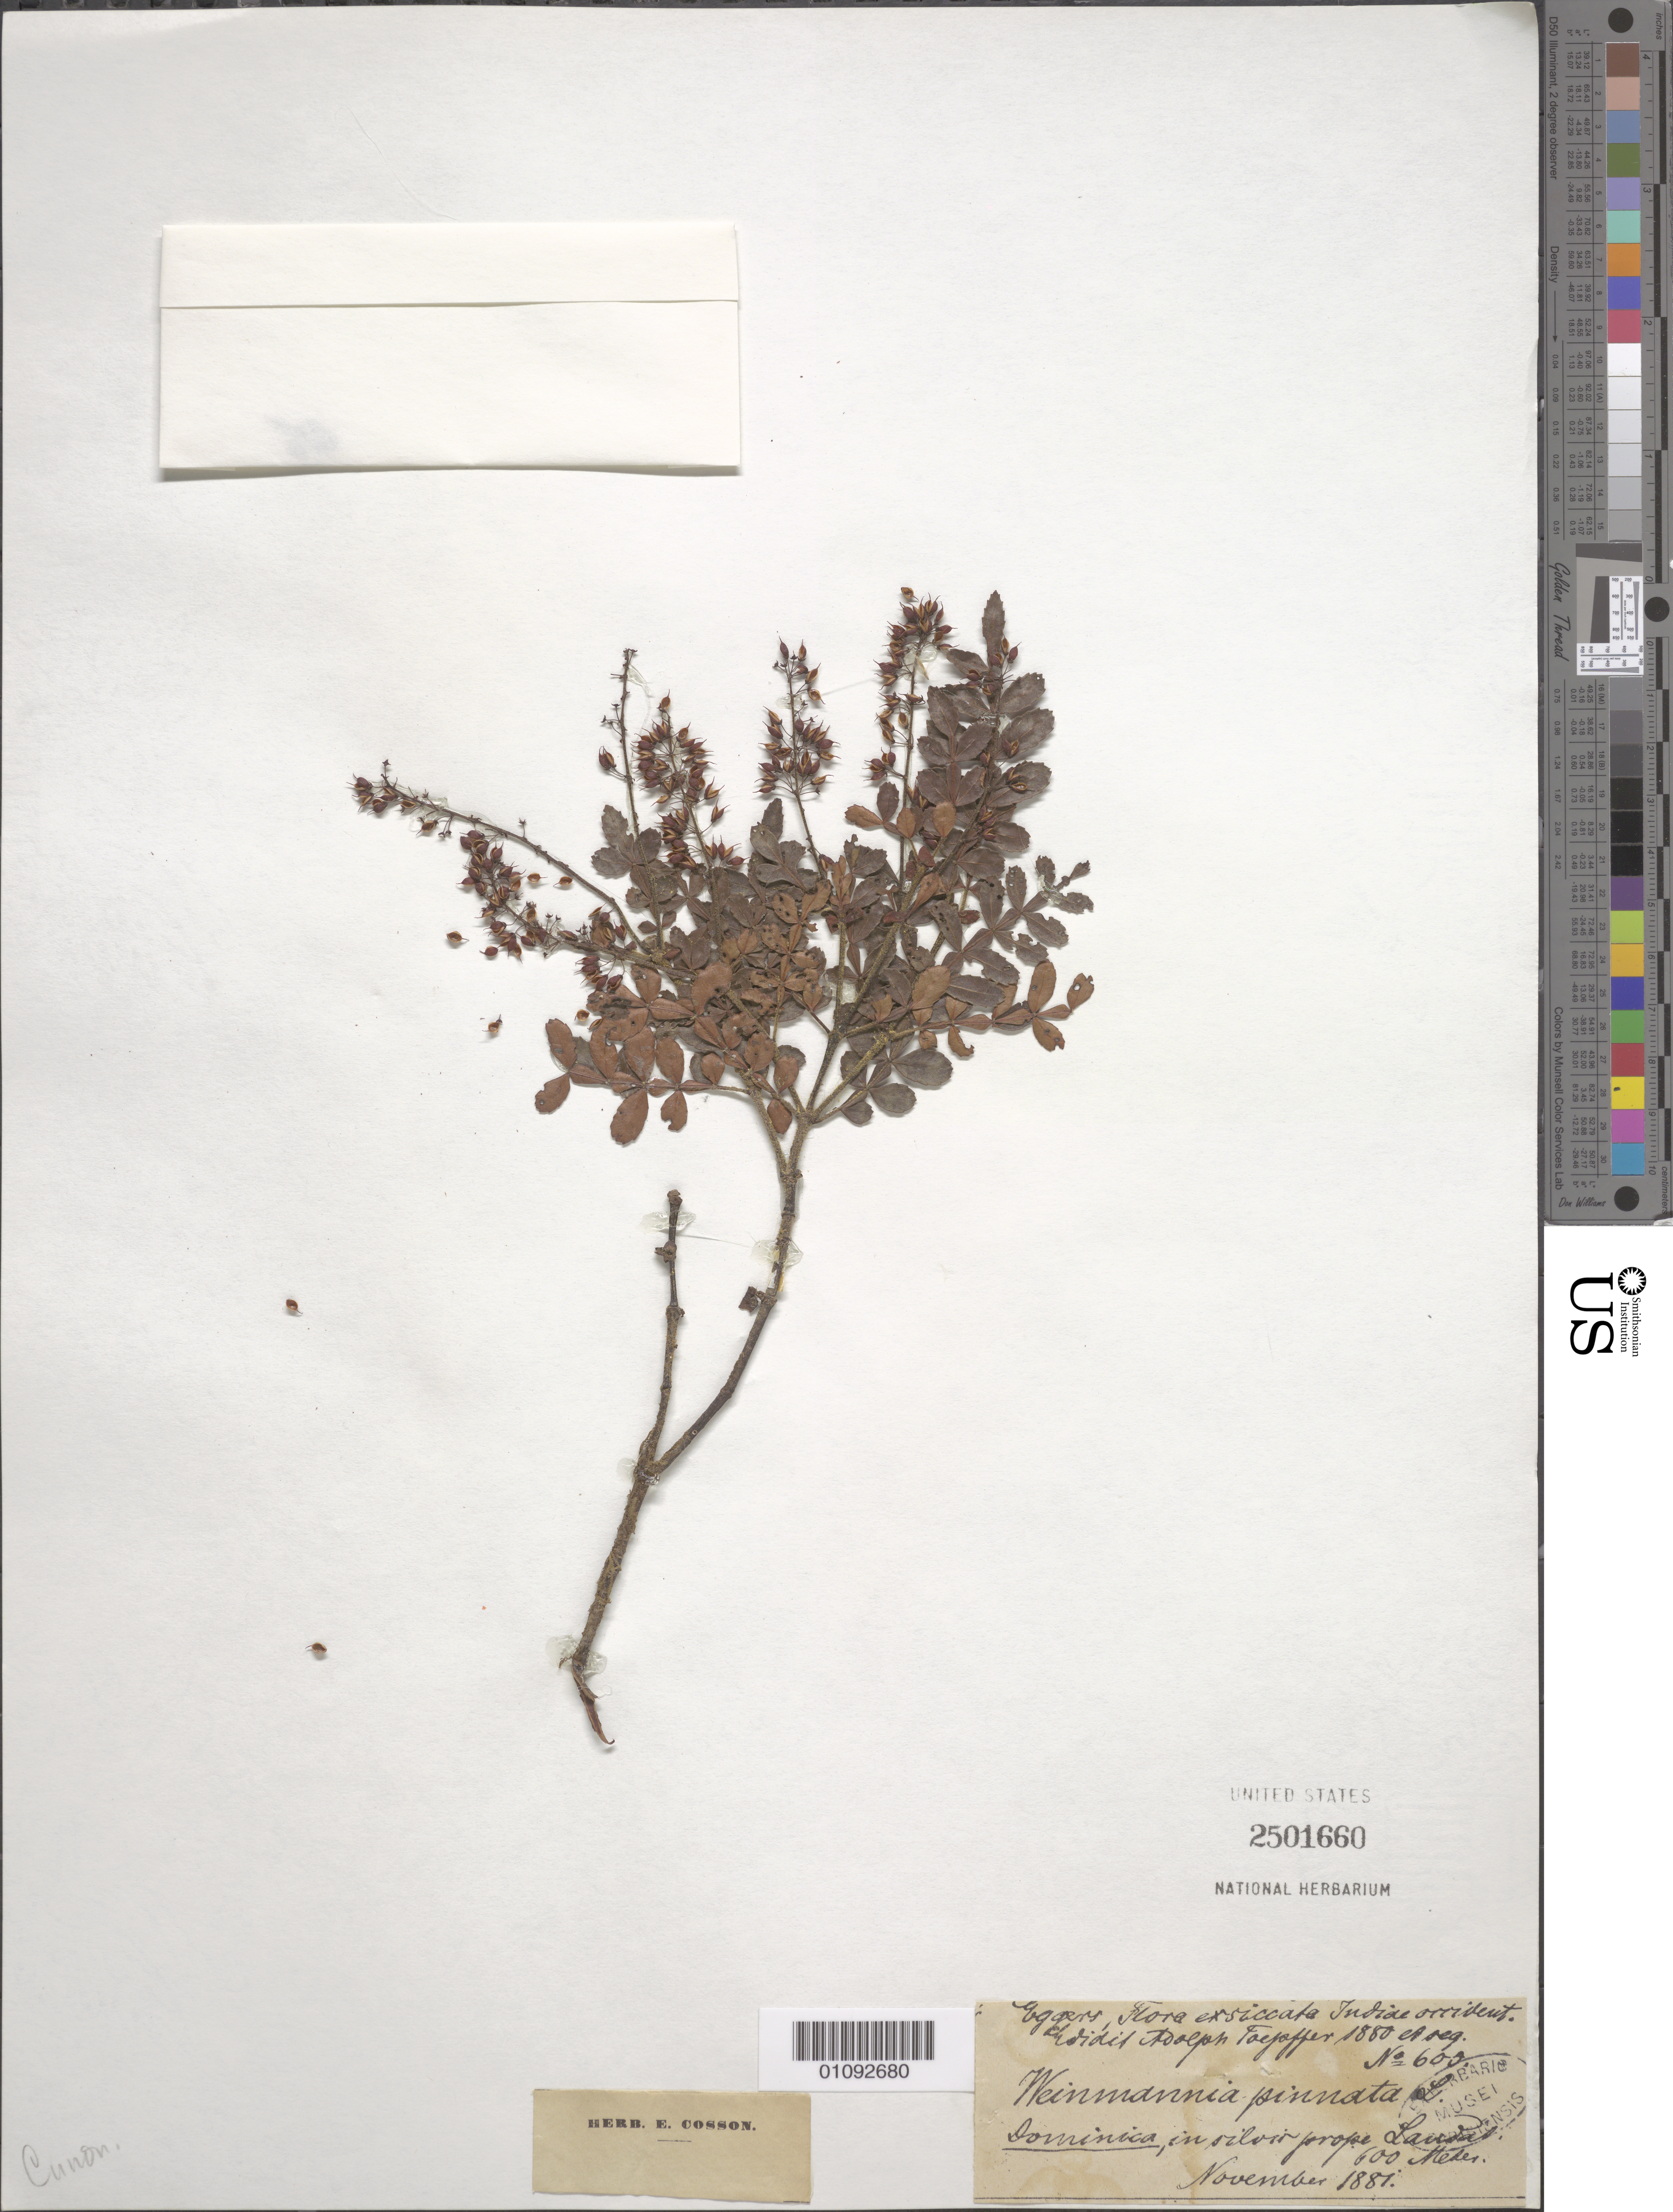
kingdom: Plantae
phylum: Tracheophyta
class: Magnoliopsida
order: Oxalidales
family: Cunoniaceae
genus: Weinmannia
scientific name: Weinmannia pinnata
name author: L.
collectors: H. F. A. von Eggers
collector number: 600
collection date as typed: Nov 1887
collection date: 1887-11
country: Dominica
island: Dominica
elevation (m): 600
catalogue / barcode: US 2501660